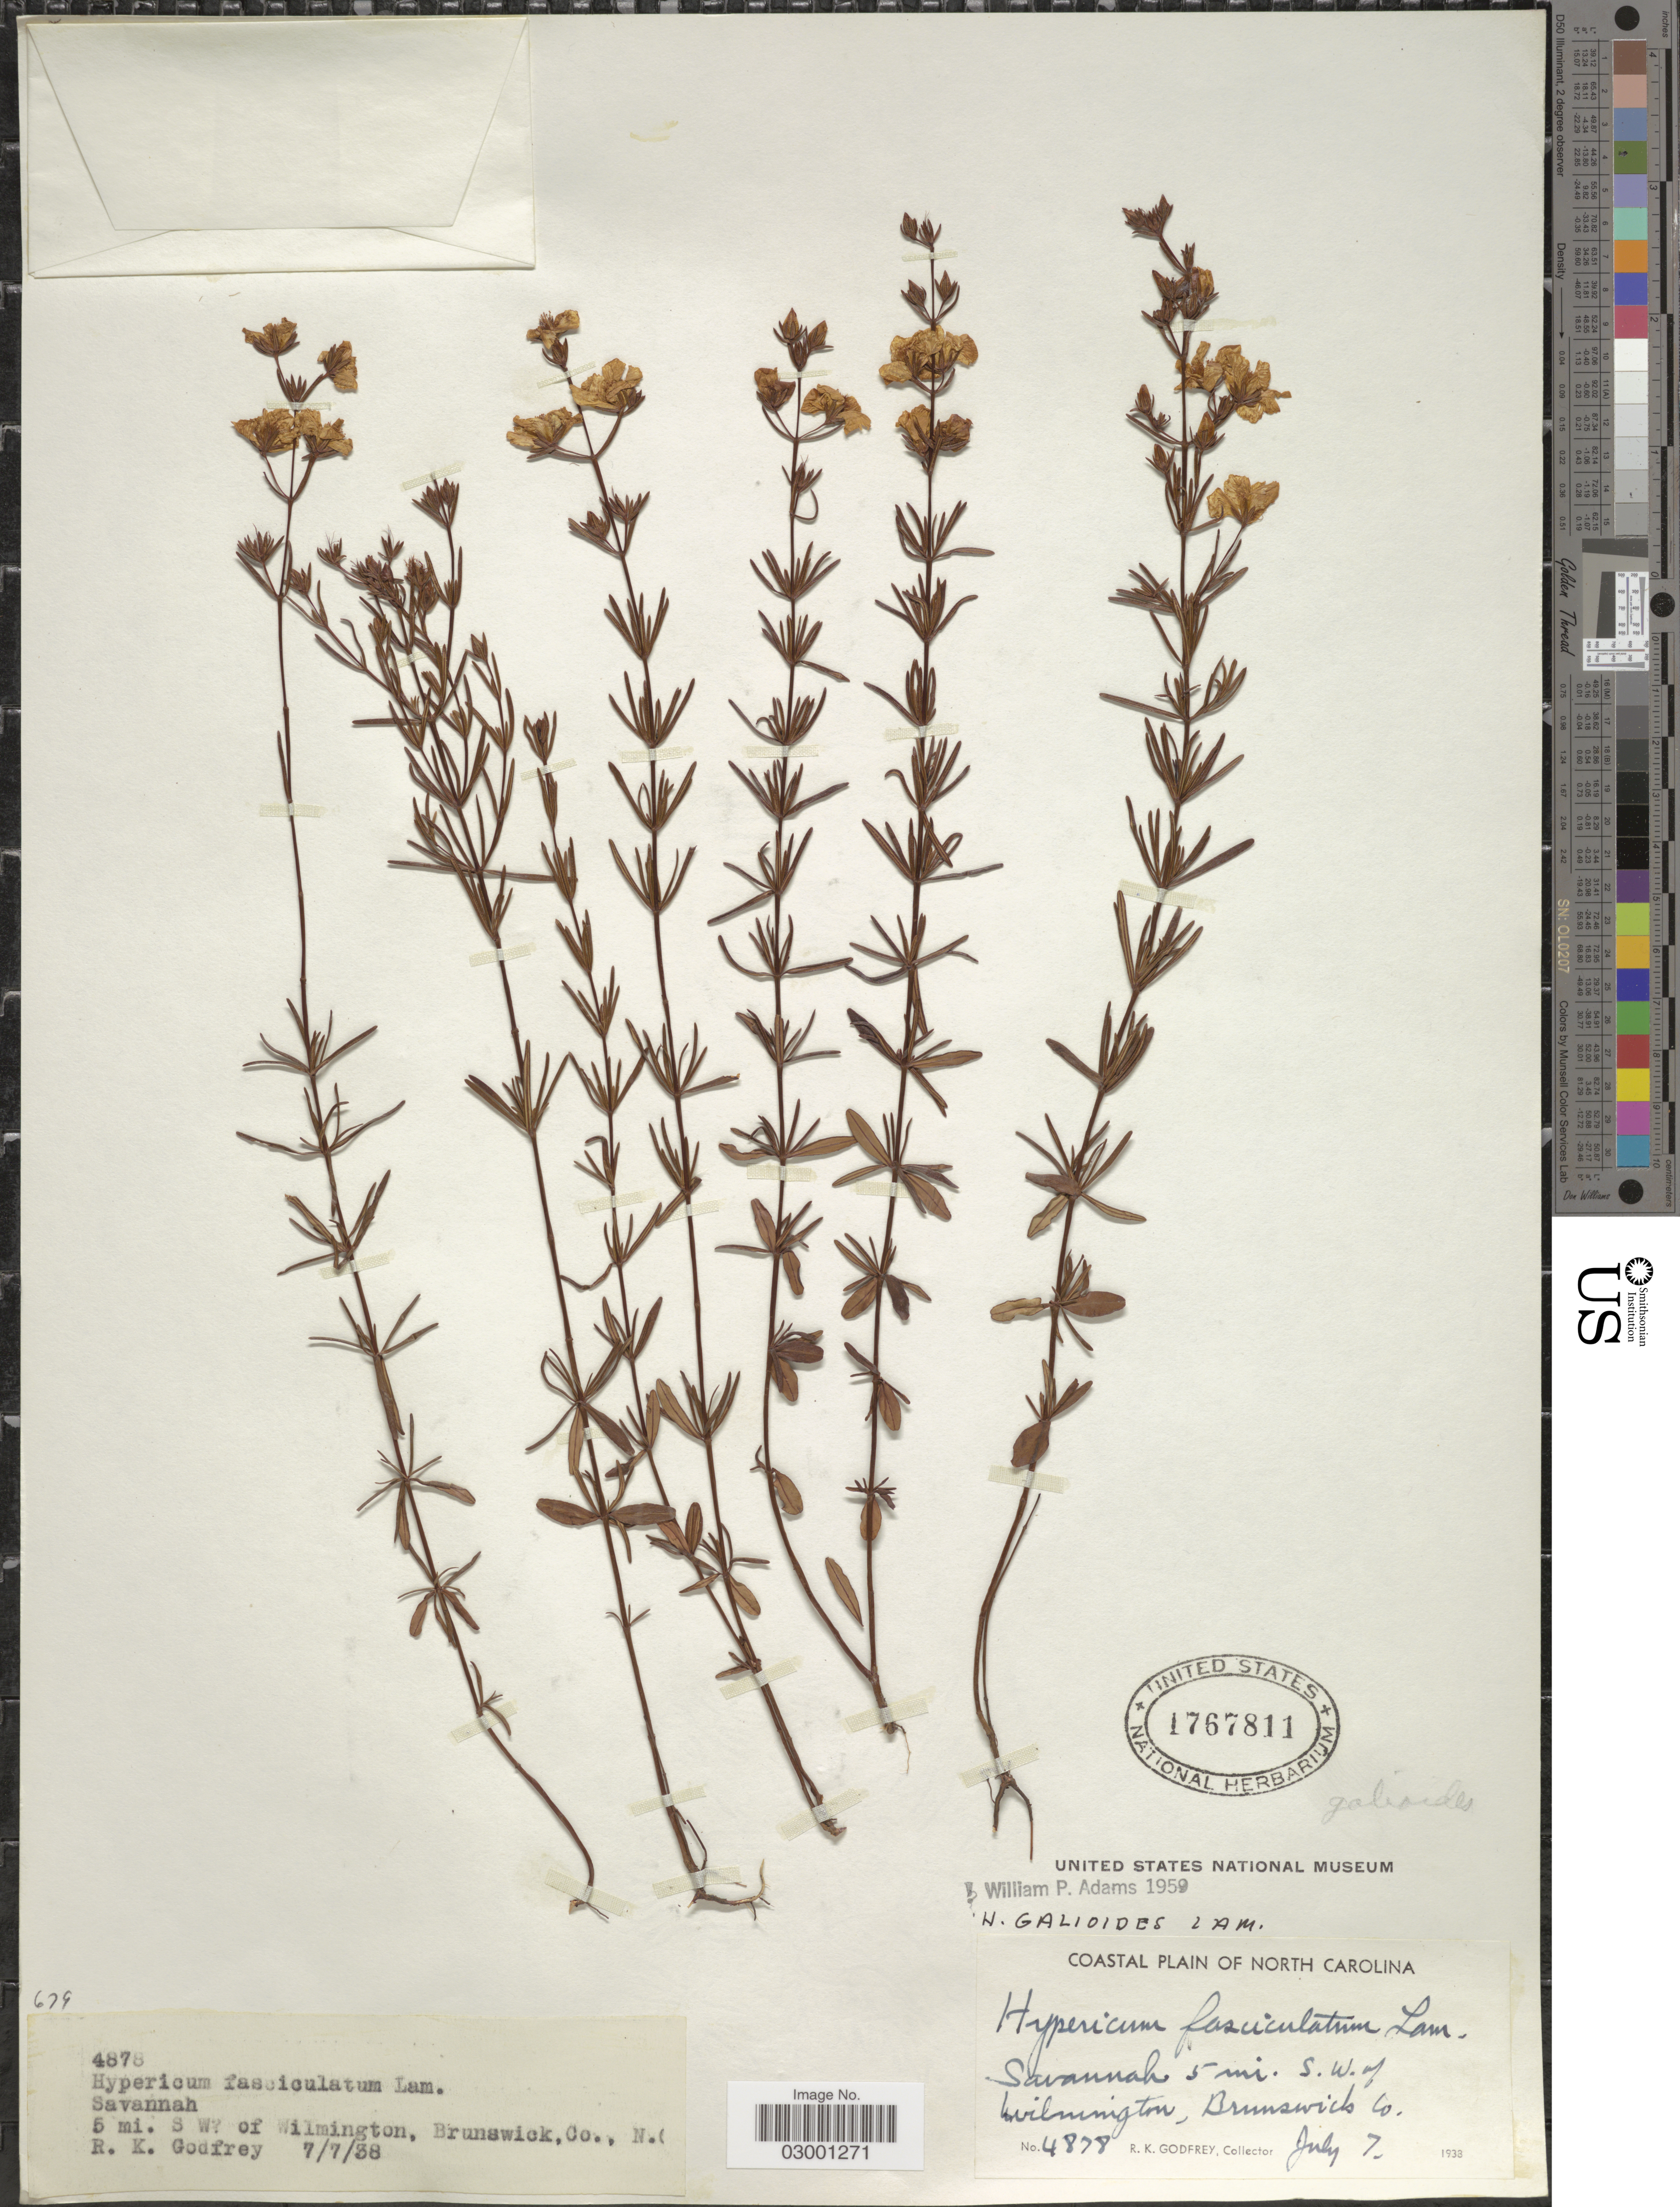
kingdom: Plantae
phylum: Tracheophyta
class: Magnoliopsida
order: Malpighiales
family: Hypericaceae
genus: Hypericum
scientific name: Hypericum galioides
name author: Lam.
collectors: R. K. Godfrey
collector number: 4878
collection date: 1938-07-07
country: United States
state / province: North Carolina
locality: Coastal Plain. Savannah 5 mi. S.W. of Wilimington, Brunswick Co.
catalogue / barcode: US 1767811